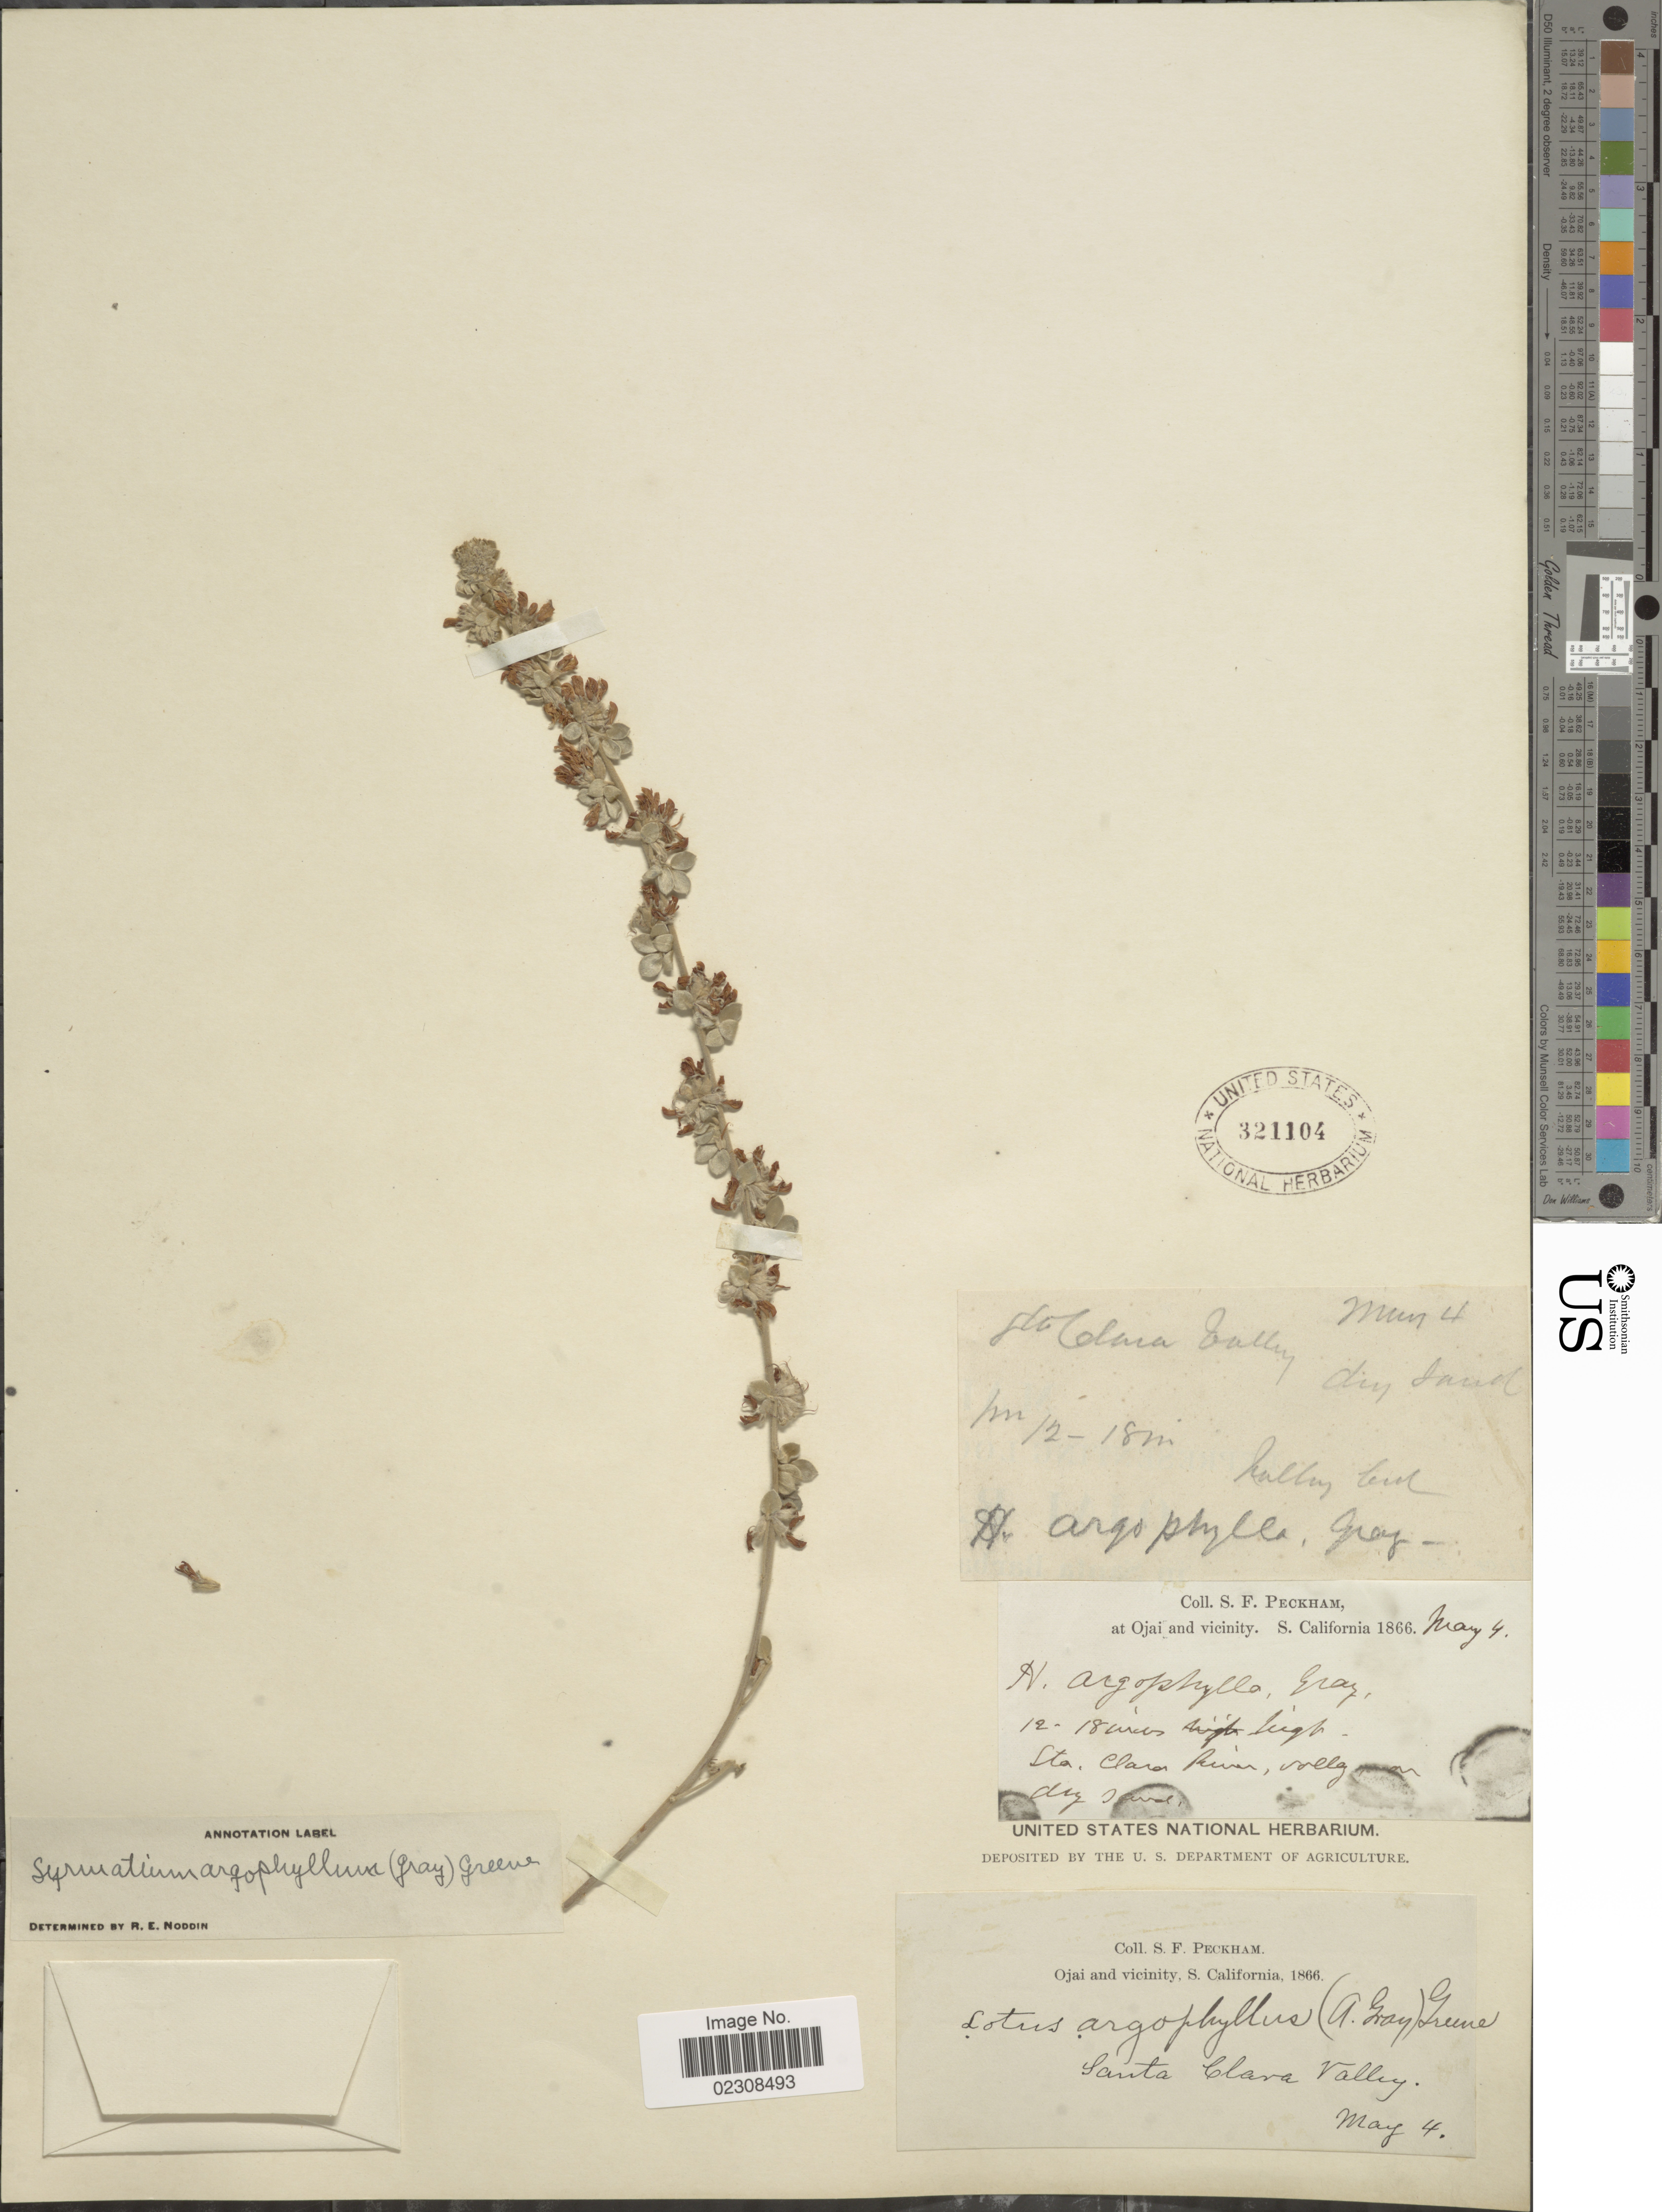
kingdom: Plantae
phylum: Tracheophyta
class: Magnoliopsida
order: Fabales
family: Fabaceae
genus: Syrmatium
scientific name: Syrmatium argophyllum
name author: (A. Gray) Greene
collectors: S. Peckham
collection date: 1866-05-04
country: United States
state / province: California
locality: At Ojoi and vicinity S. California, Santa Clara Valley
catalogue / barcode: US 321104